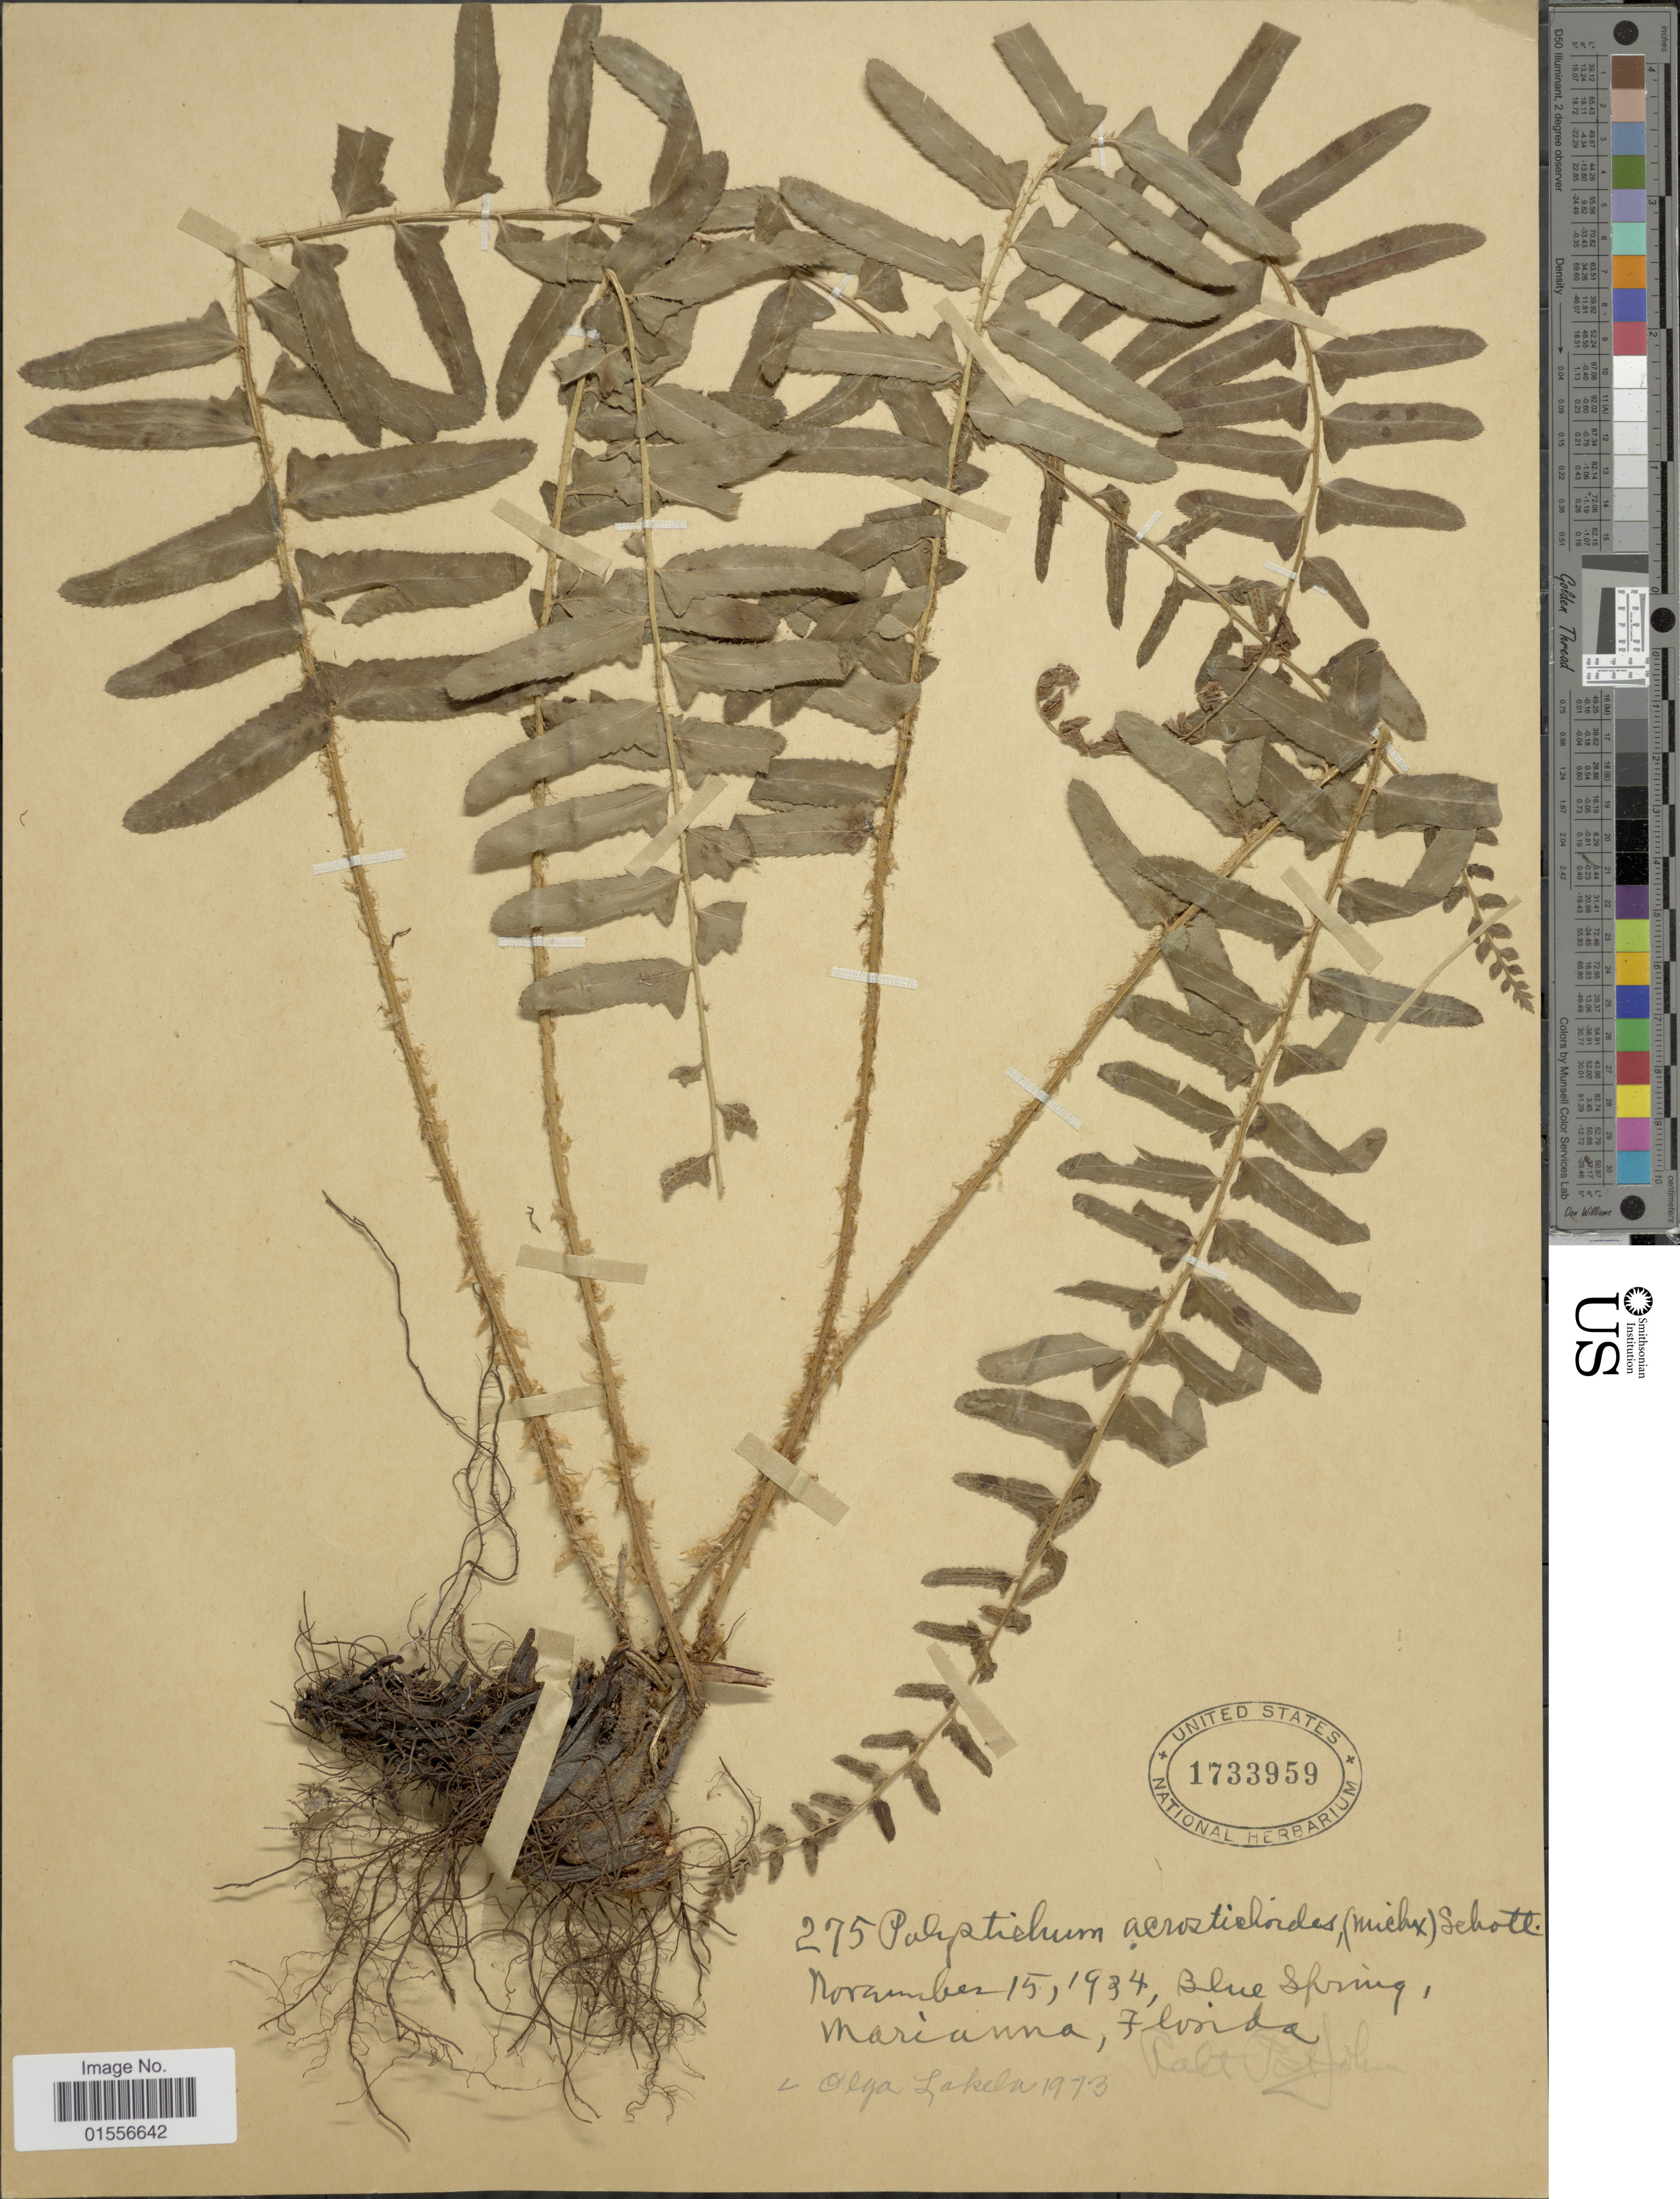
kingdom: Plantae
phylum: Tracheophyta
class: Polypodiopsida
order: Polypodiales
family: Dryopteridaceae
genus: Polystichum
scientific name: Polystichum acrostichoides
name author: (Michx.) Schott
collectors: O. K. Lakela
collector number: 1973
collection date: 1934-11-15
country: United States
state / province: Florida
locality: Blue Spring, Marianna.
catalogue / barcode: US 1733959